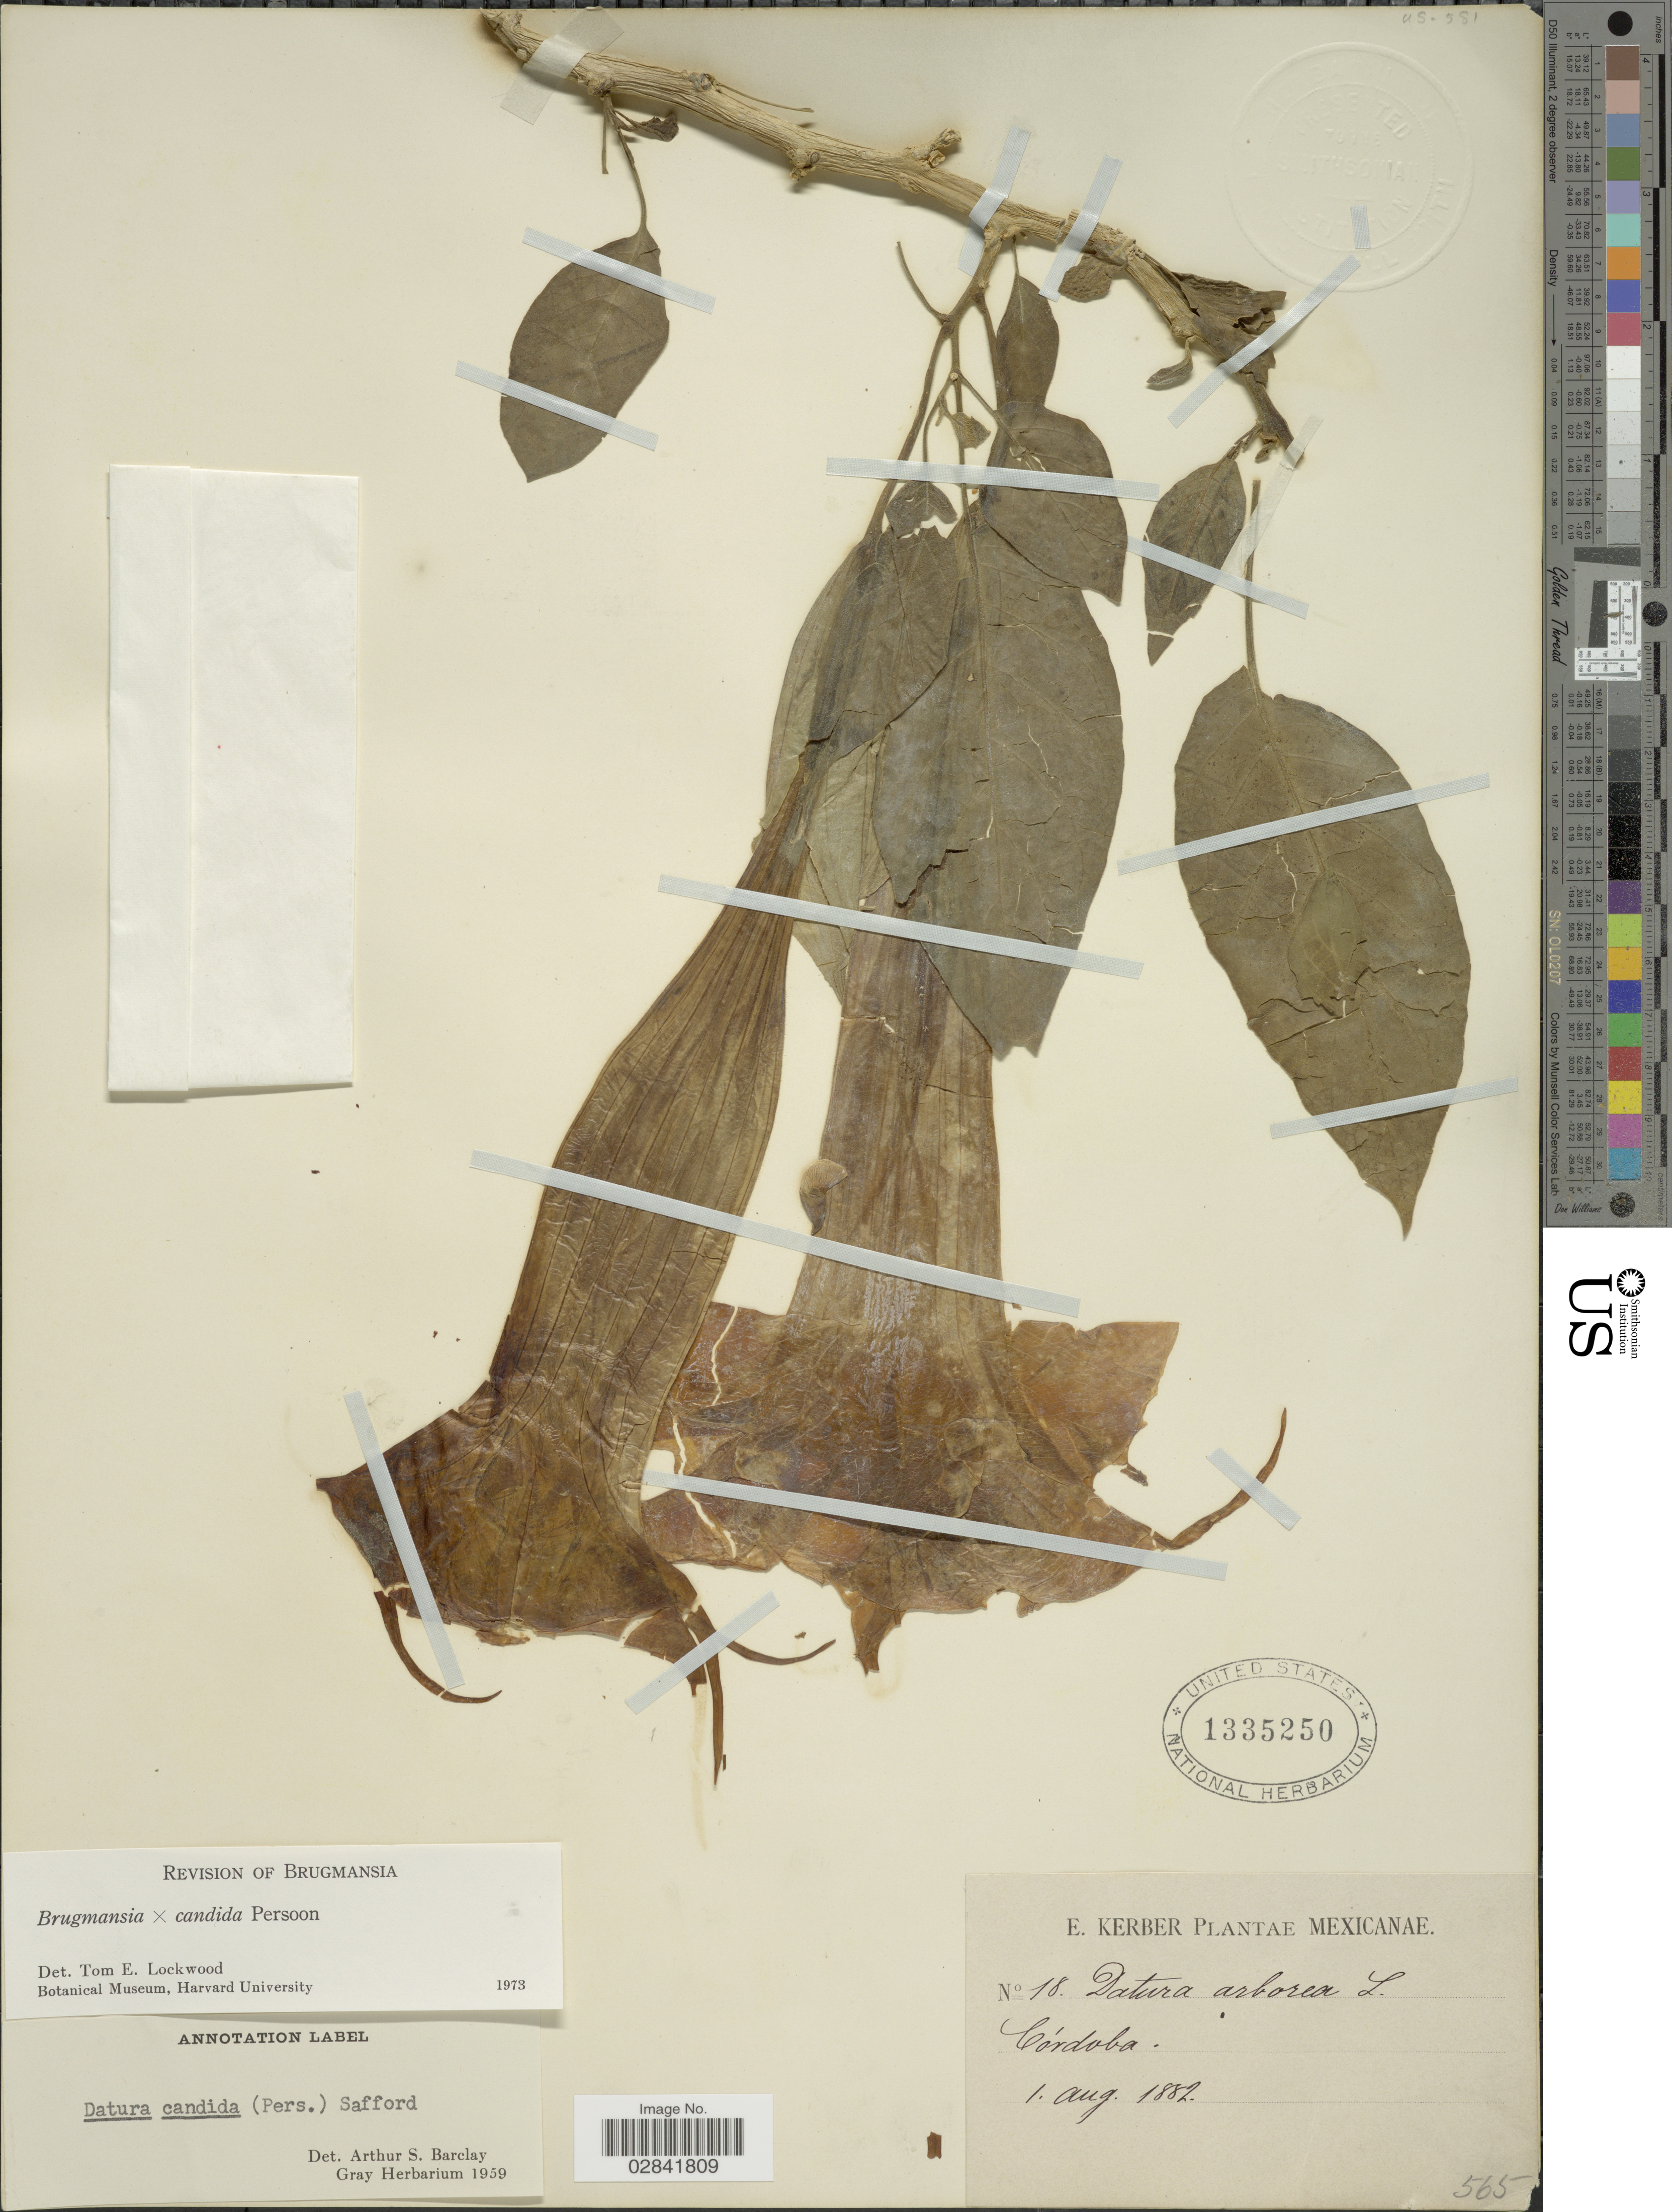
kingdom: Plantae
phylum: Tracheophyta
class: Magnoliopsida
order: Solanales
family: Solanaceae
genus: Brugmansia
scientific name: Brugmansia x candida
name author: Pers.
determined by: Lockwood, T. E.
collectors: E. Kerber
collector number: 18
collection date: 1882-08-01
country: Mexico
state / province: Veracruz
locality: Mexicanae. Córdoba.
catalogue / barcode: US 1335250